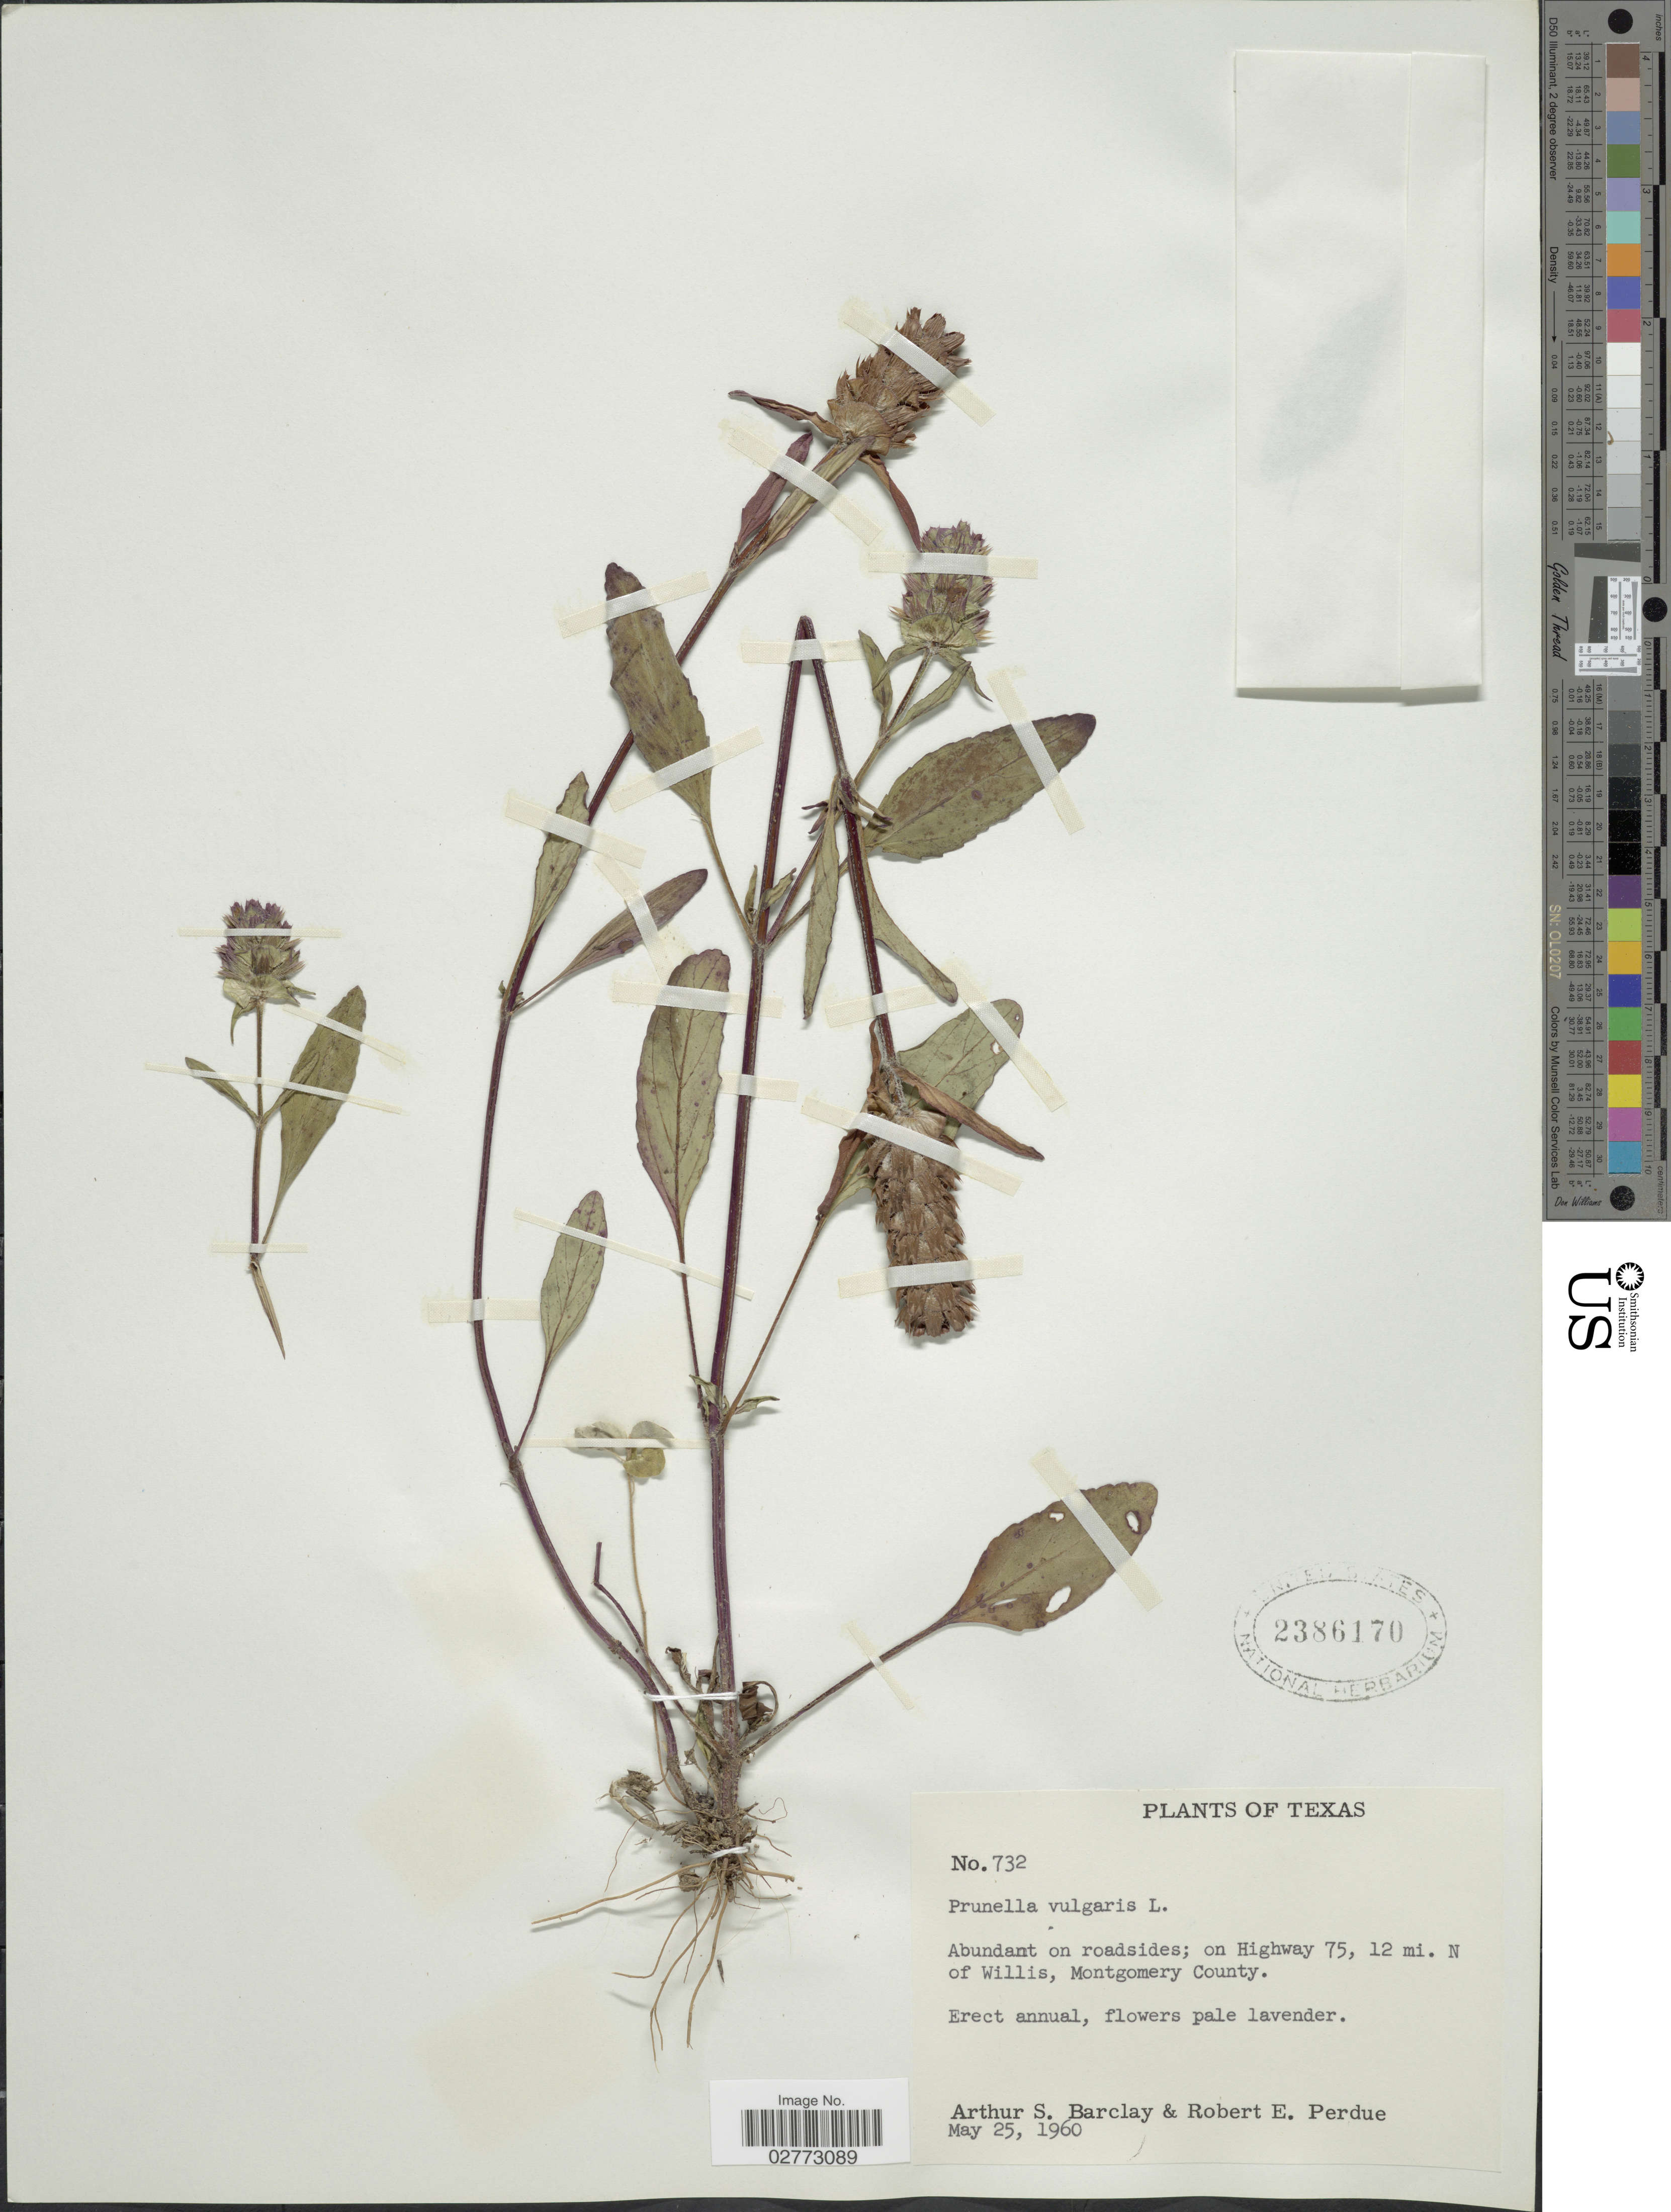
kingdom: Plantae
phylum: Tracheophyta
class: Magnoliopsida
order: Lamiales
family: Lamiaceae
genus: Prunella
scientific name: Prunella vulgaris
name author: L.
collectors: A. S. Barclay & R. E. Perdue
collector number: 732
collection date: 1960-05-25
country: United States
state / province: Texas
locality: On Highway 75, 12 mi. N of Willis, Montgomery County.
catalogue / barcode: US 2386170